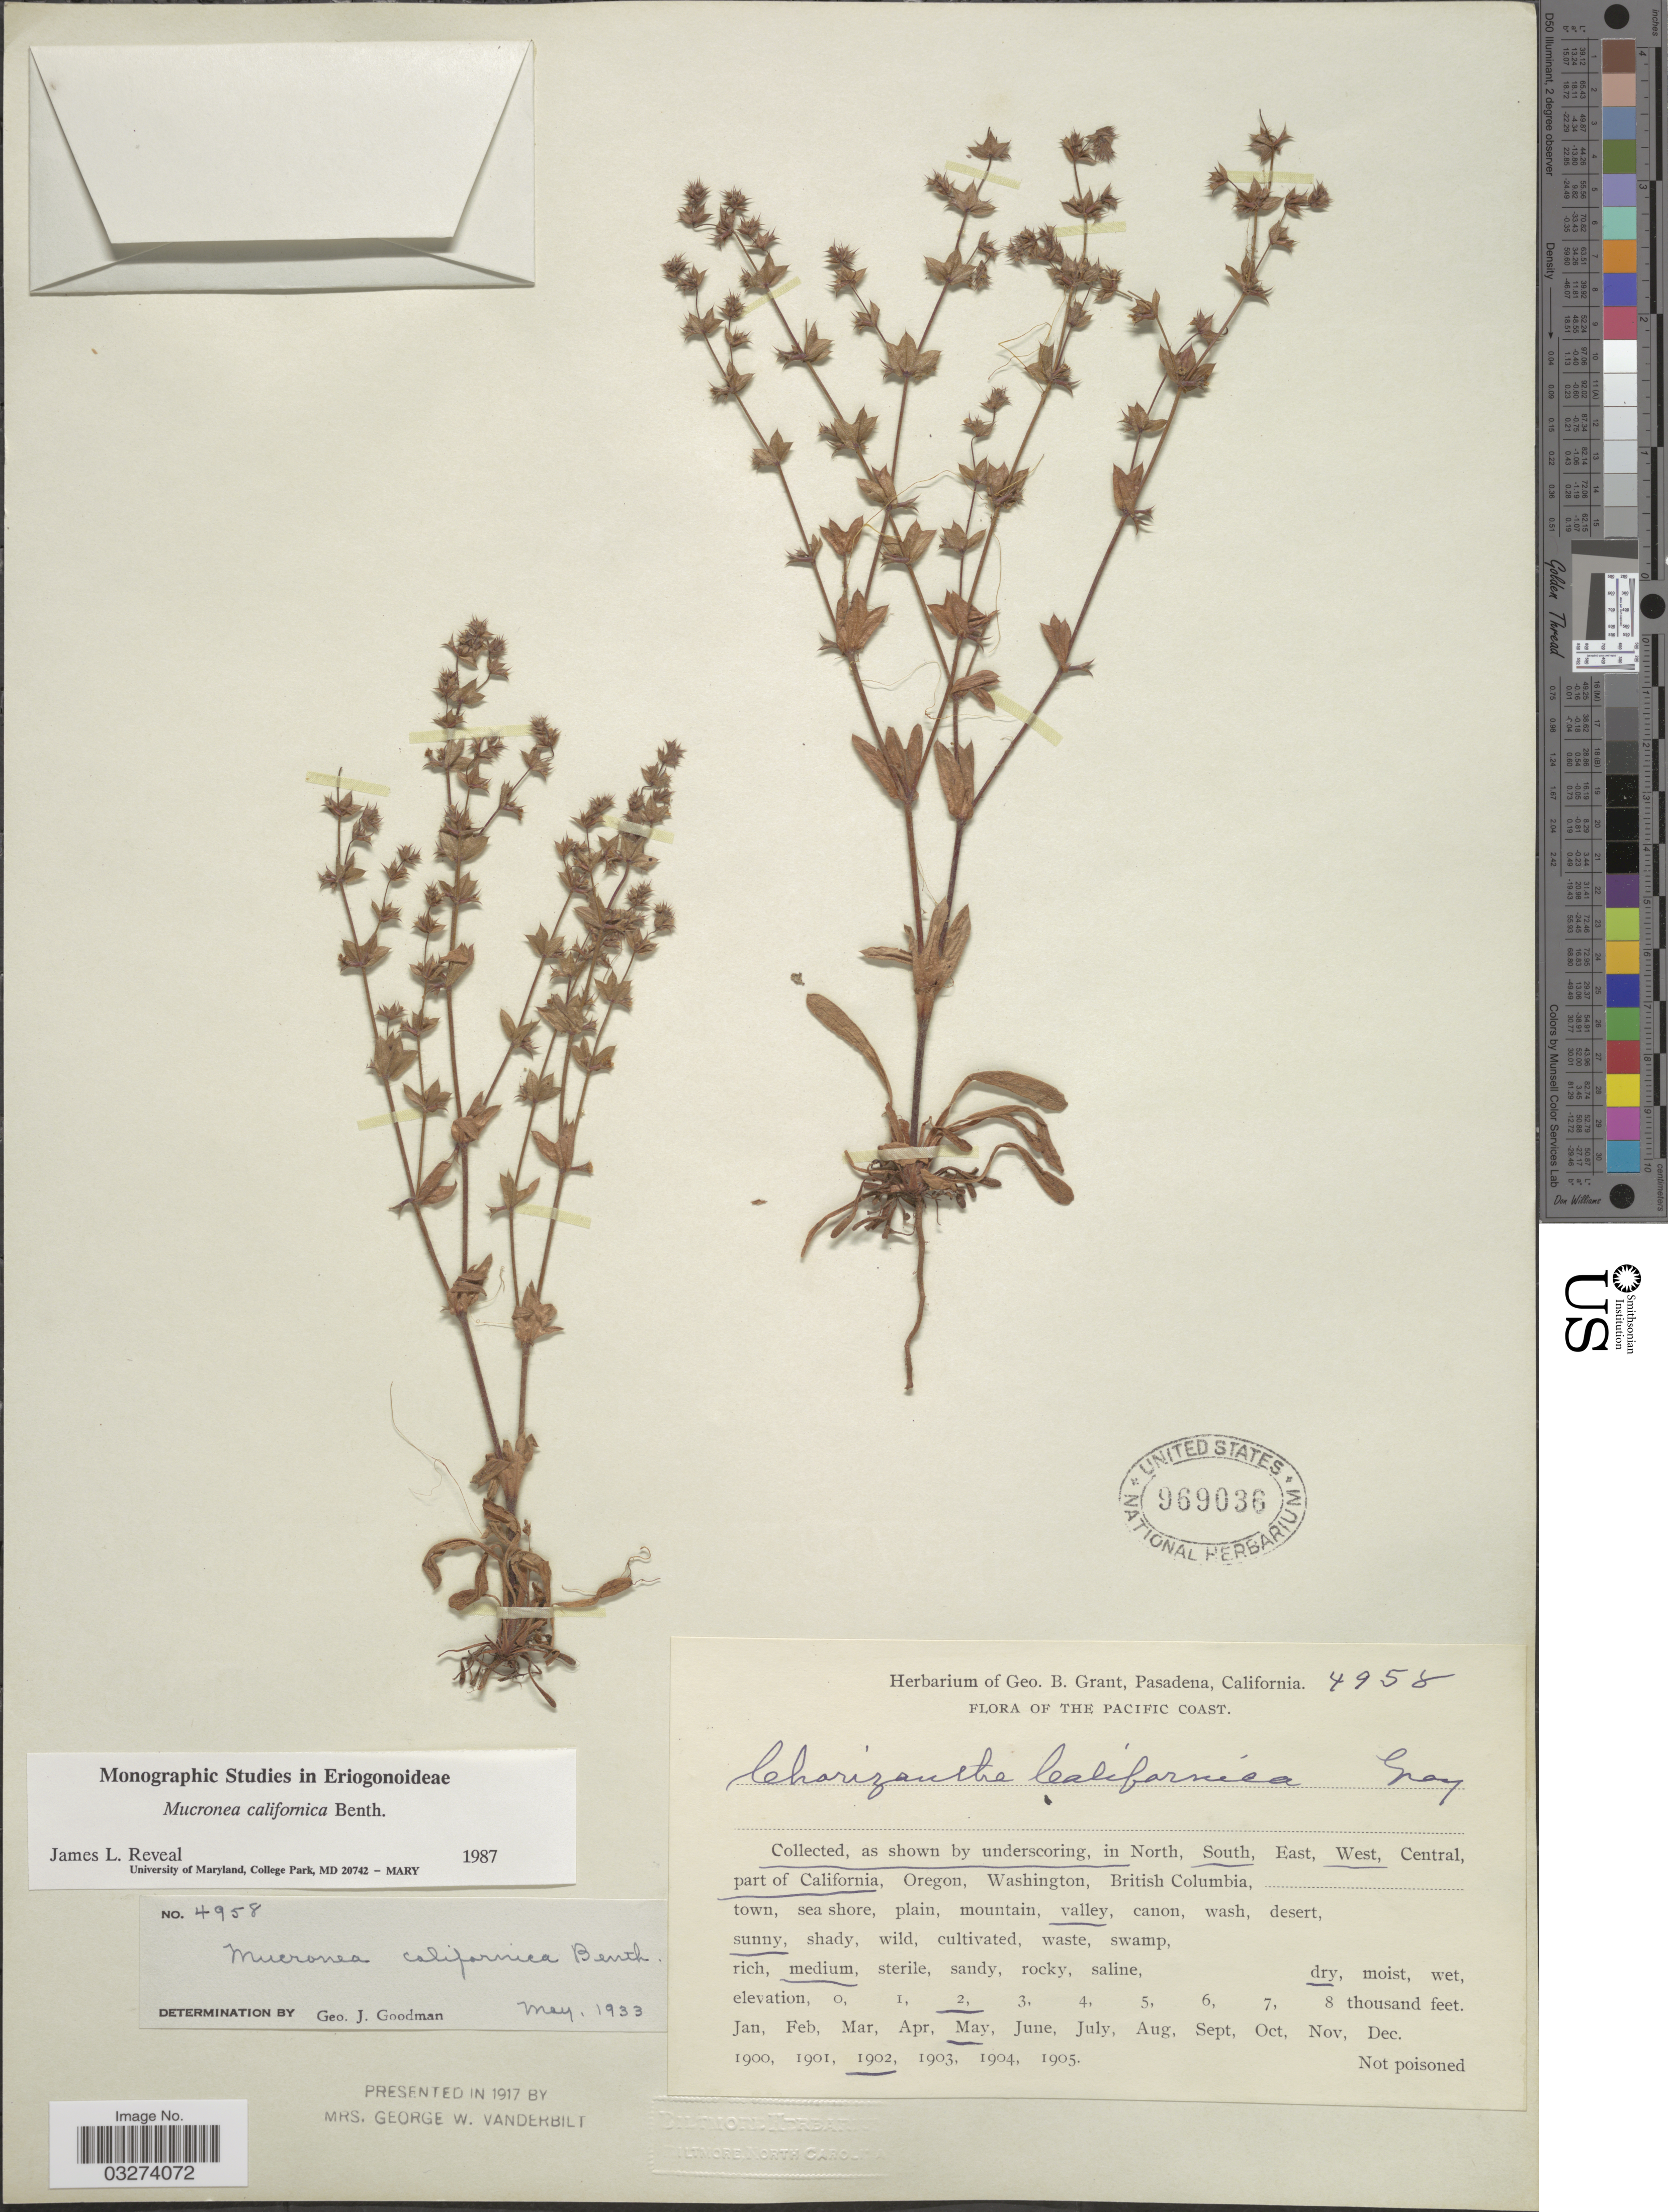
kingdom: Plantae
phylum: Tracheophyta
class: Magnoliopsida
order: Caryophyllales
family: Polygonaceae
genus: Mucronea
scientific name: Mucronea californica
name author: Benth.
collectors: ex herb. Geo. B. Grant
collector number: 4958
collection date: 1902-05-02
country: United States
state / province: California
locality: The Pacific Coast. South, West part of California, valley.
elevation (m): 610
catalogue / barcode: US 969036